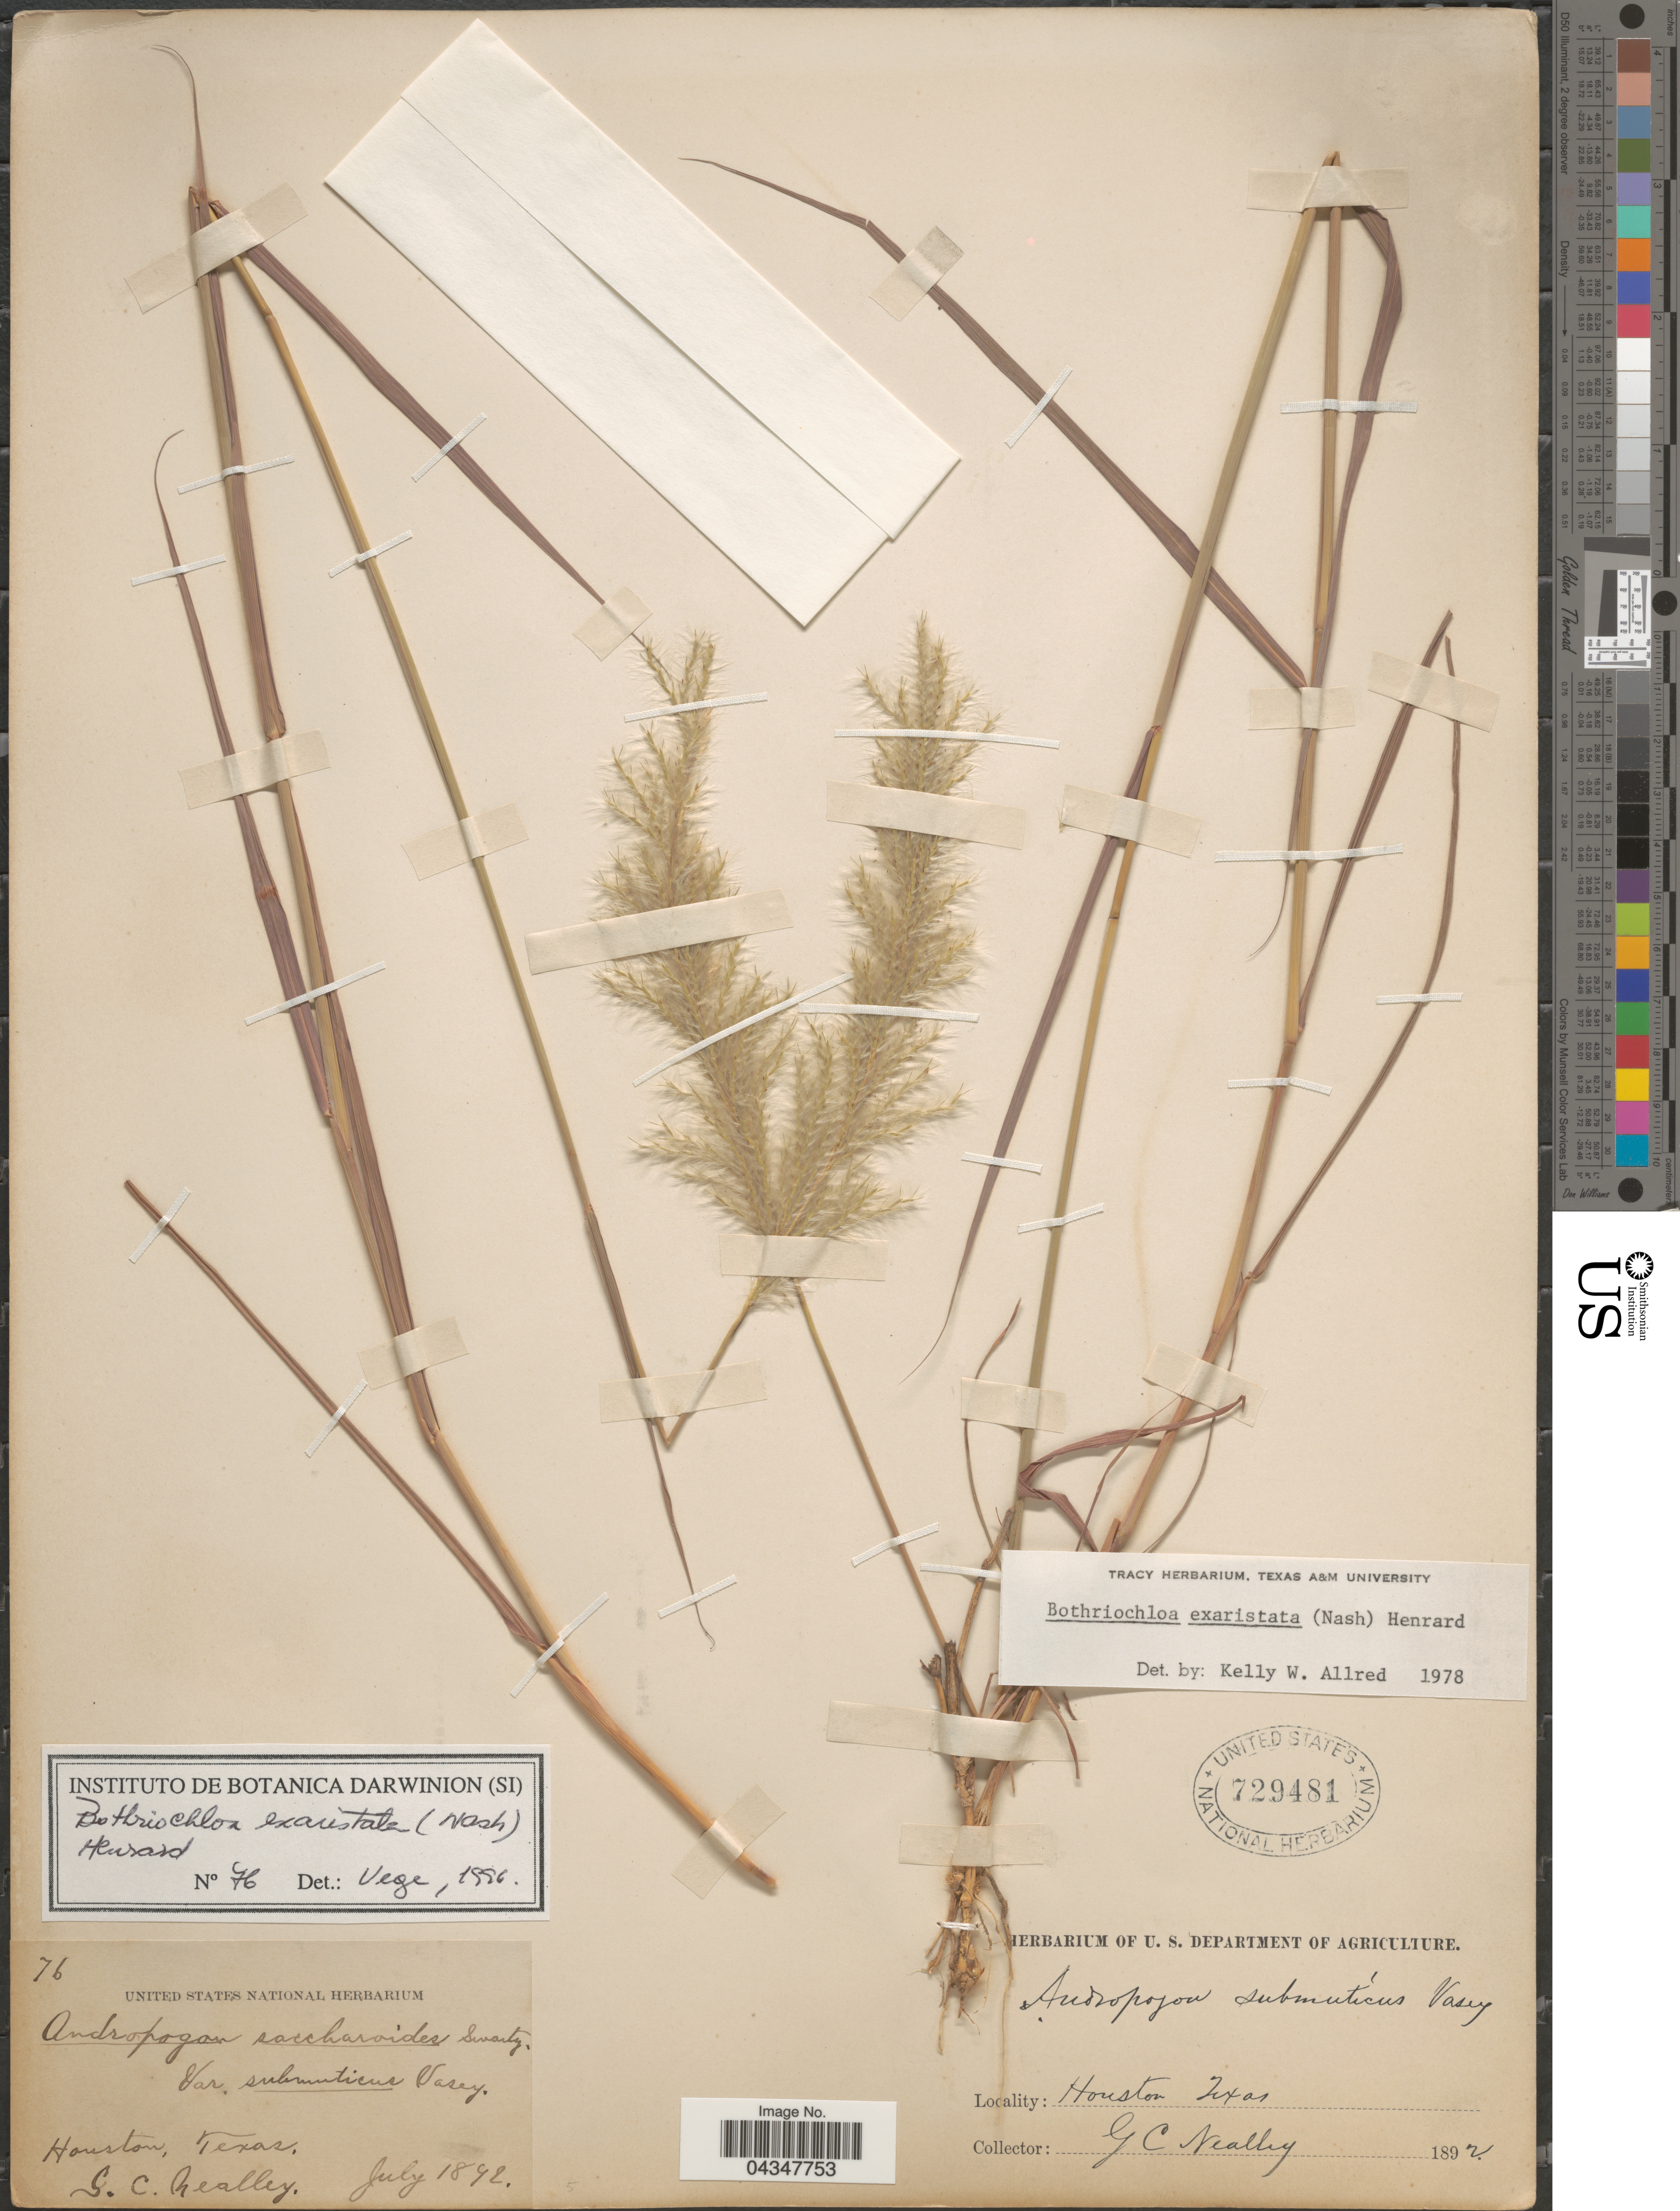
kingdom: Plantae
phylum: Tracheophyta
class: Liliopsida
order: Poales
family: Poaceae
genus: Bothriochloa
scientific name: Bothriochloa exaristata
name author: (Nash) Henr.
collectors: G. C. Nealley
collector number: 76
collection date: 1892-07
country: United States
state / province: Texas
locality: Houston.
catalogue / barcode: US 729481